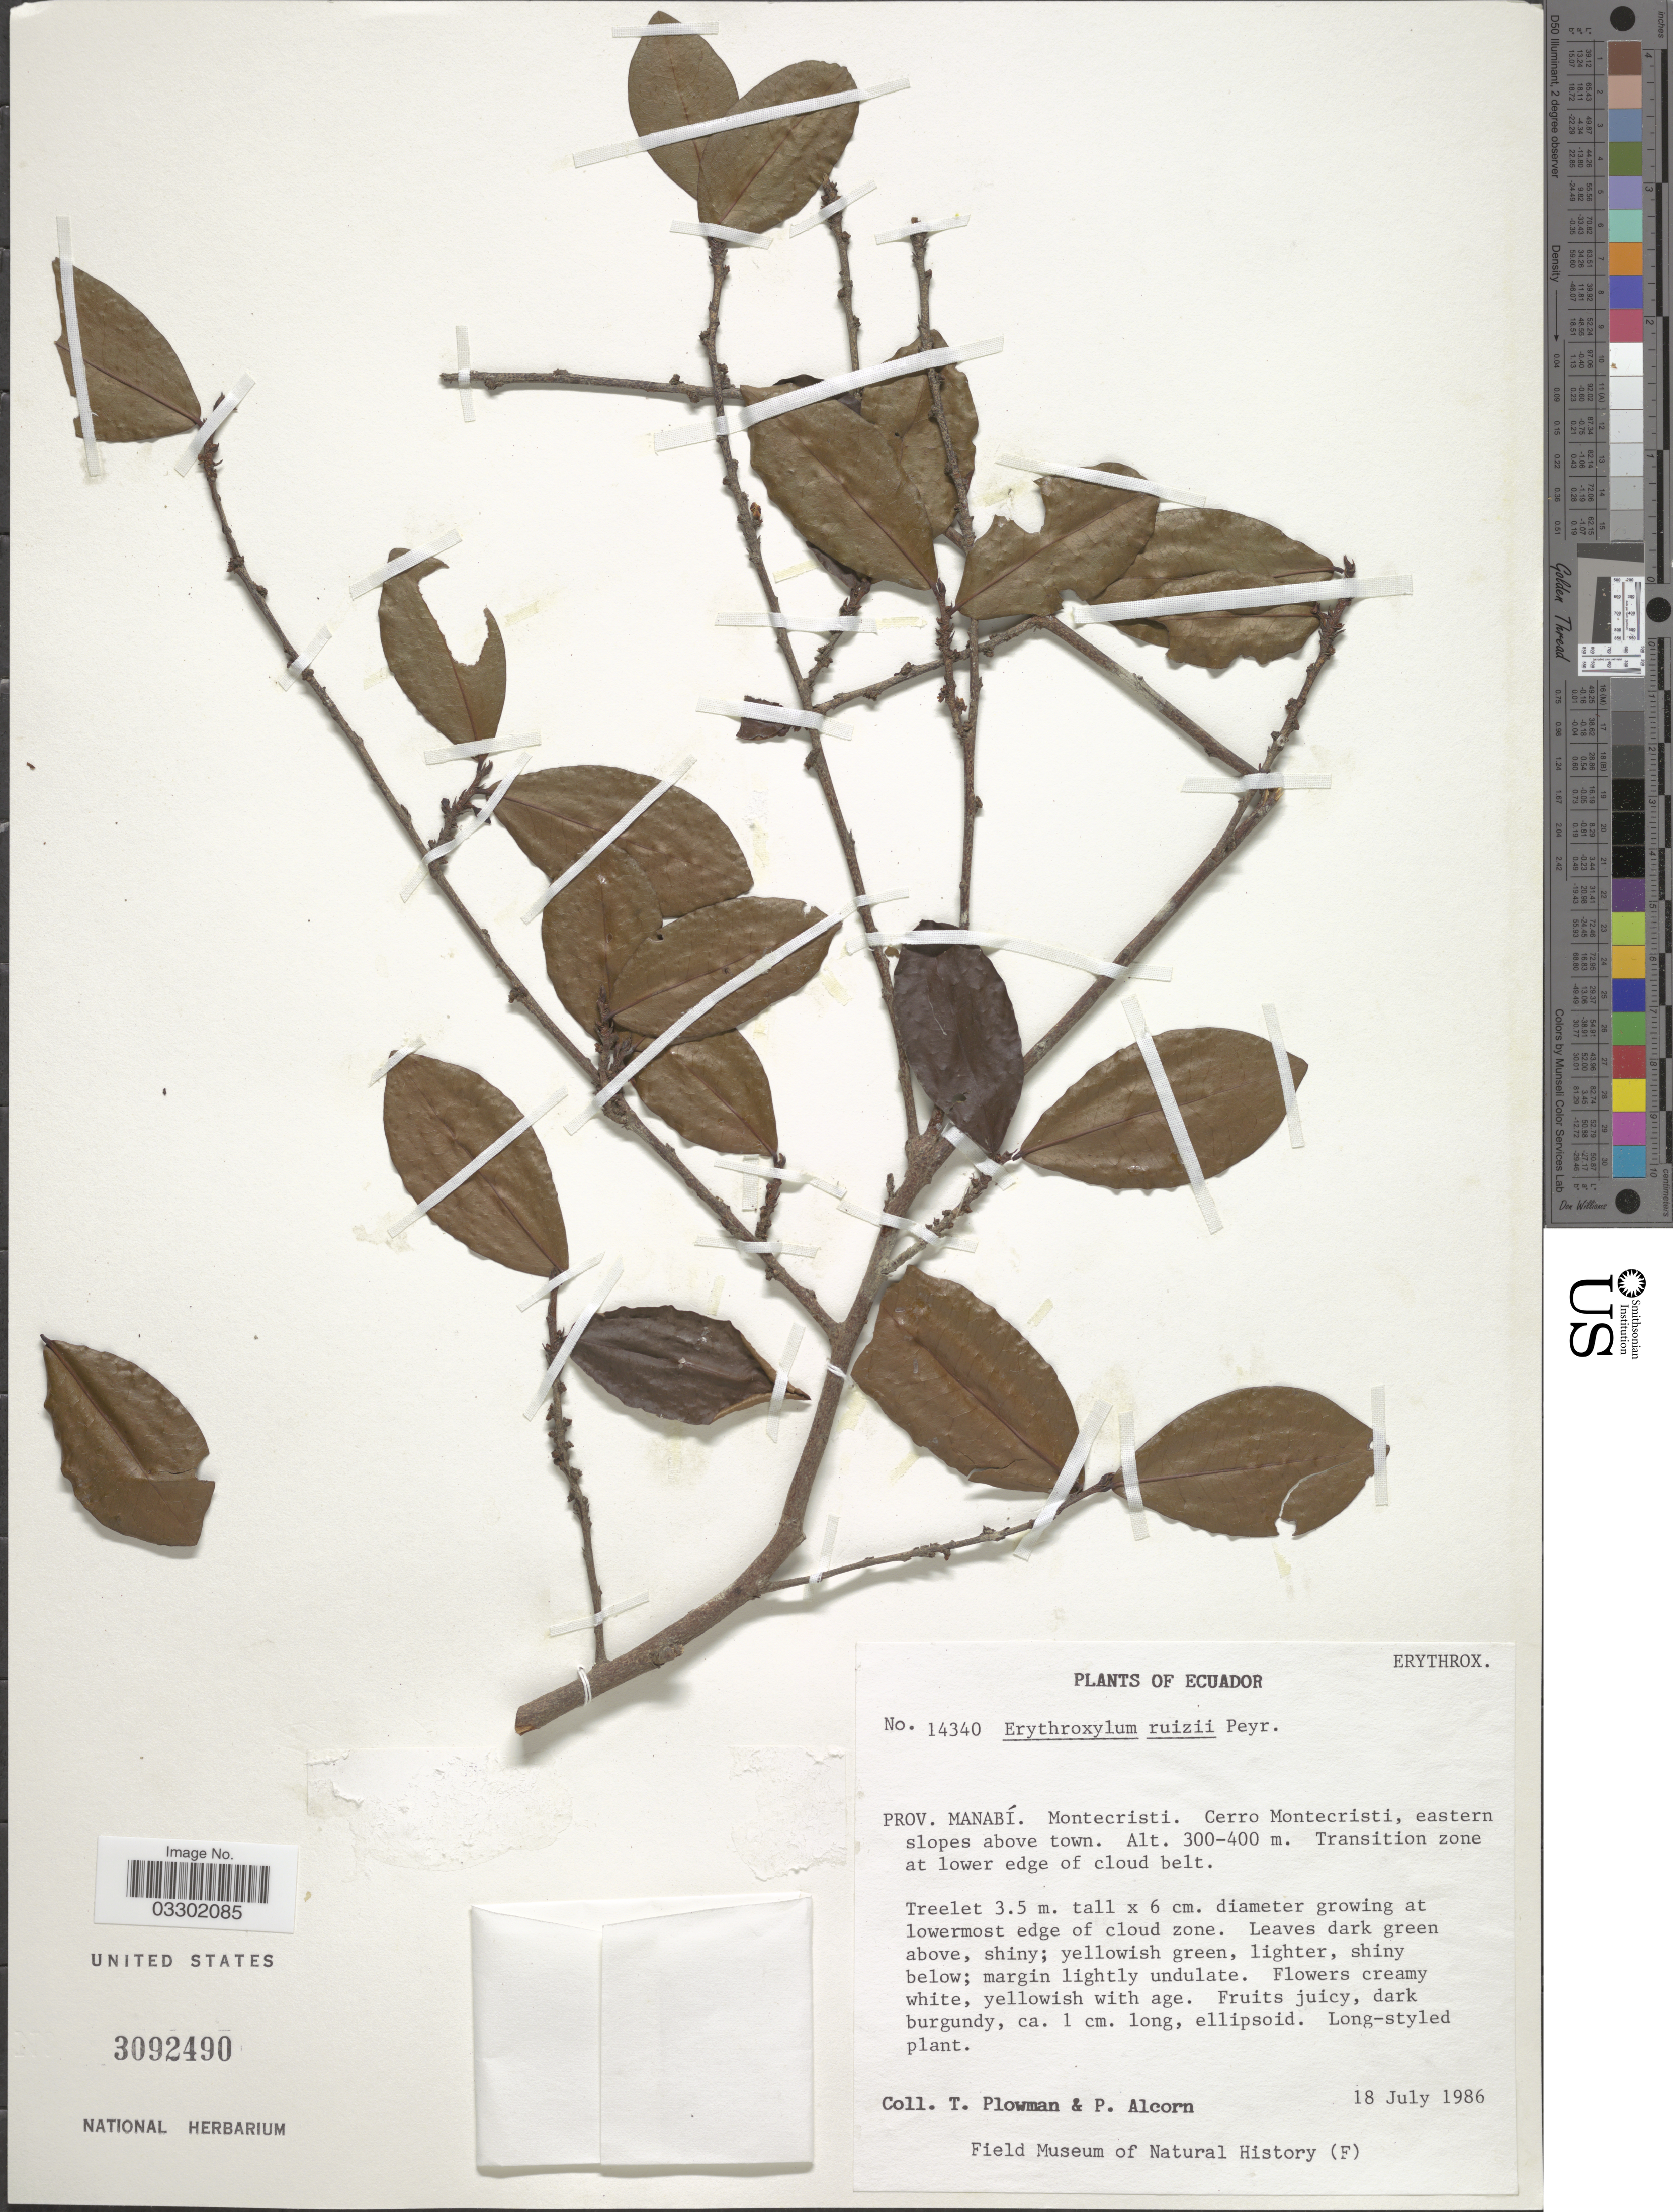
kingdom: Plantae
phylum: Tracheophyta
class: Magnoliopsida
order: Malpighiales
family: Erythroxylaceae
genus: Erythroxylum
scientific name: Erythroxylum ruizii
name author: Peyr.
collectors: T. Plowman & P. Alcorn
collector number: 14340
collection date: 1986-07-18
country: Ecuador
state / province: Manabí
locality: Montecristi. Cerro Montecristi, eastern slopes above town. Transition zone at lower edge of cloud belt.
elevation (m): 300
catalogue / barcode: US 3092490